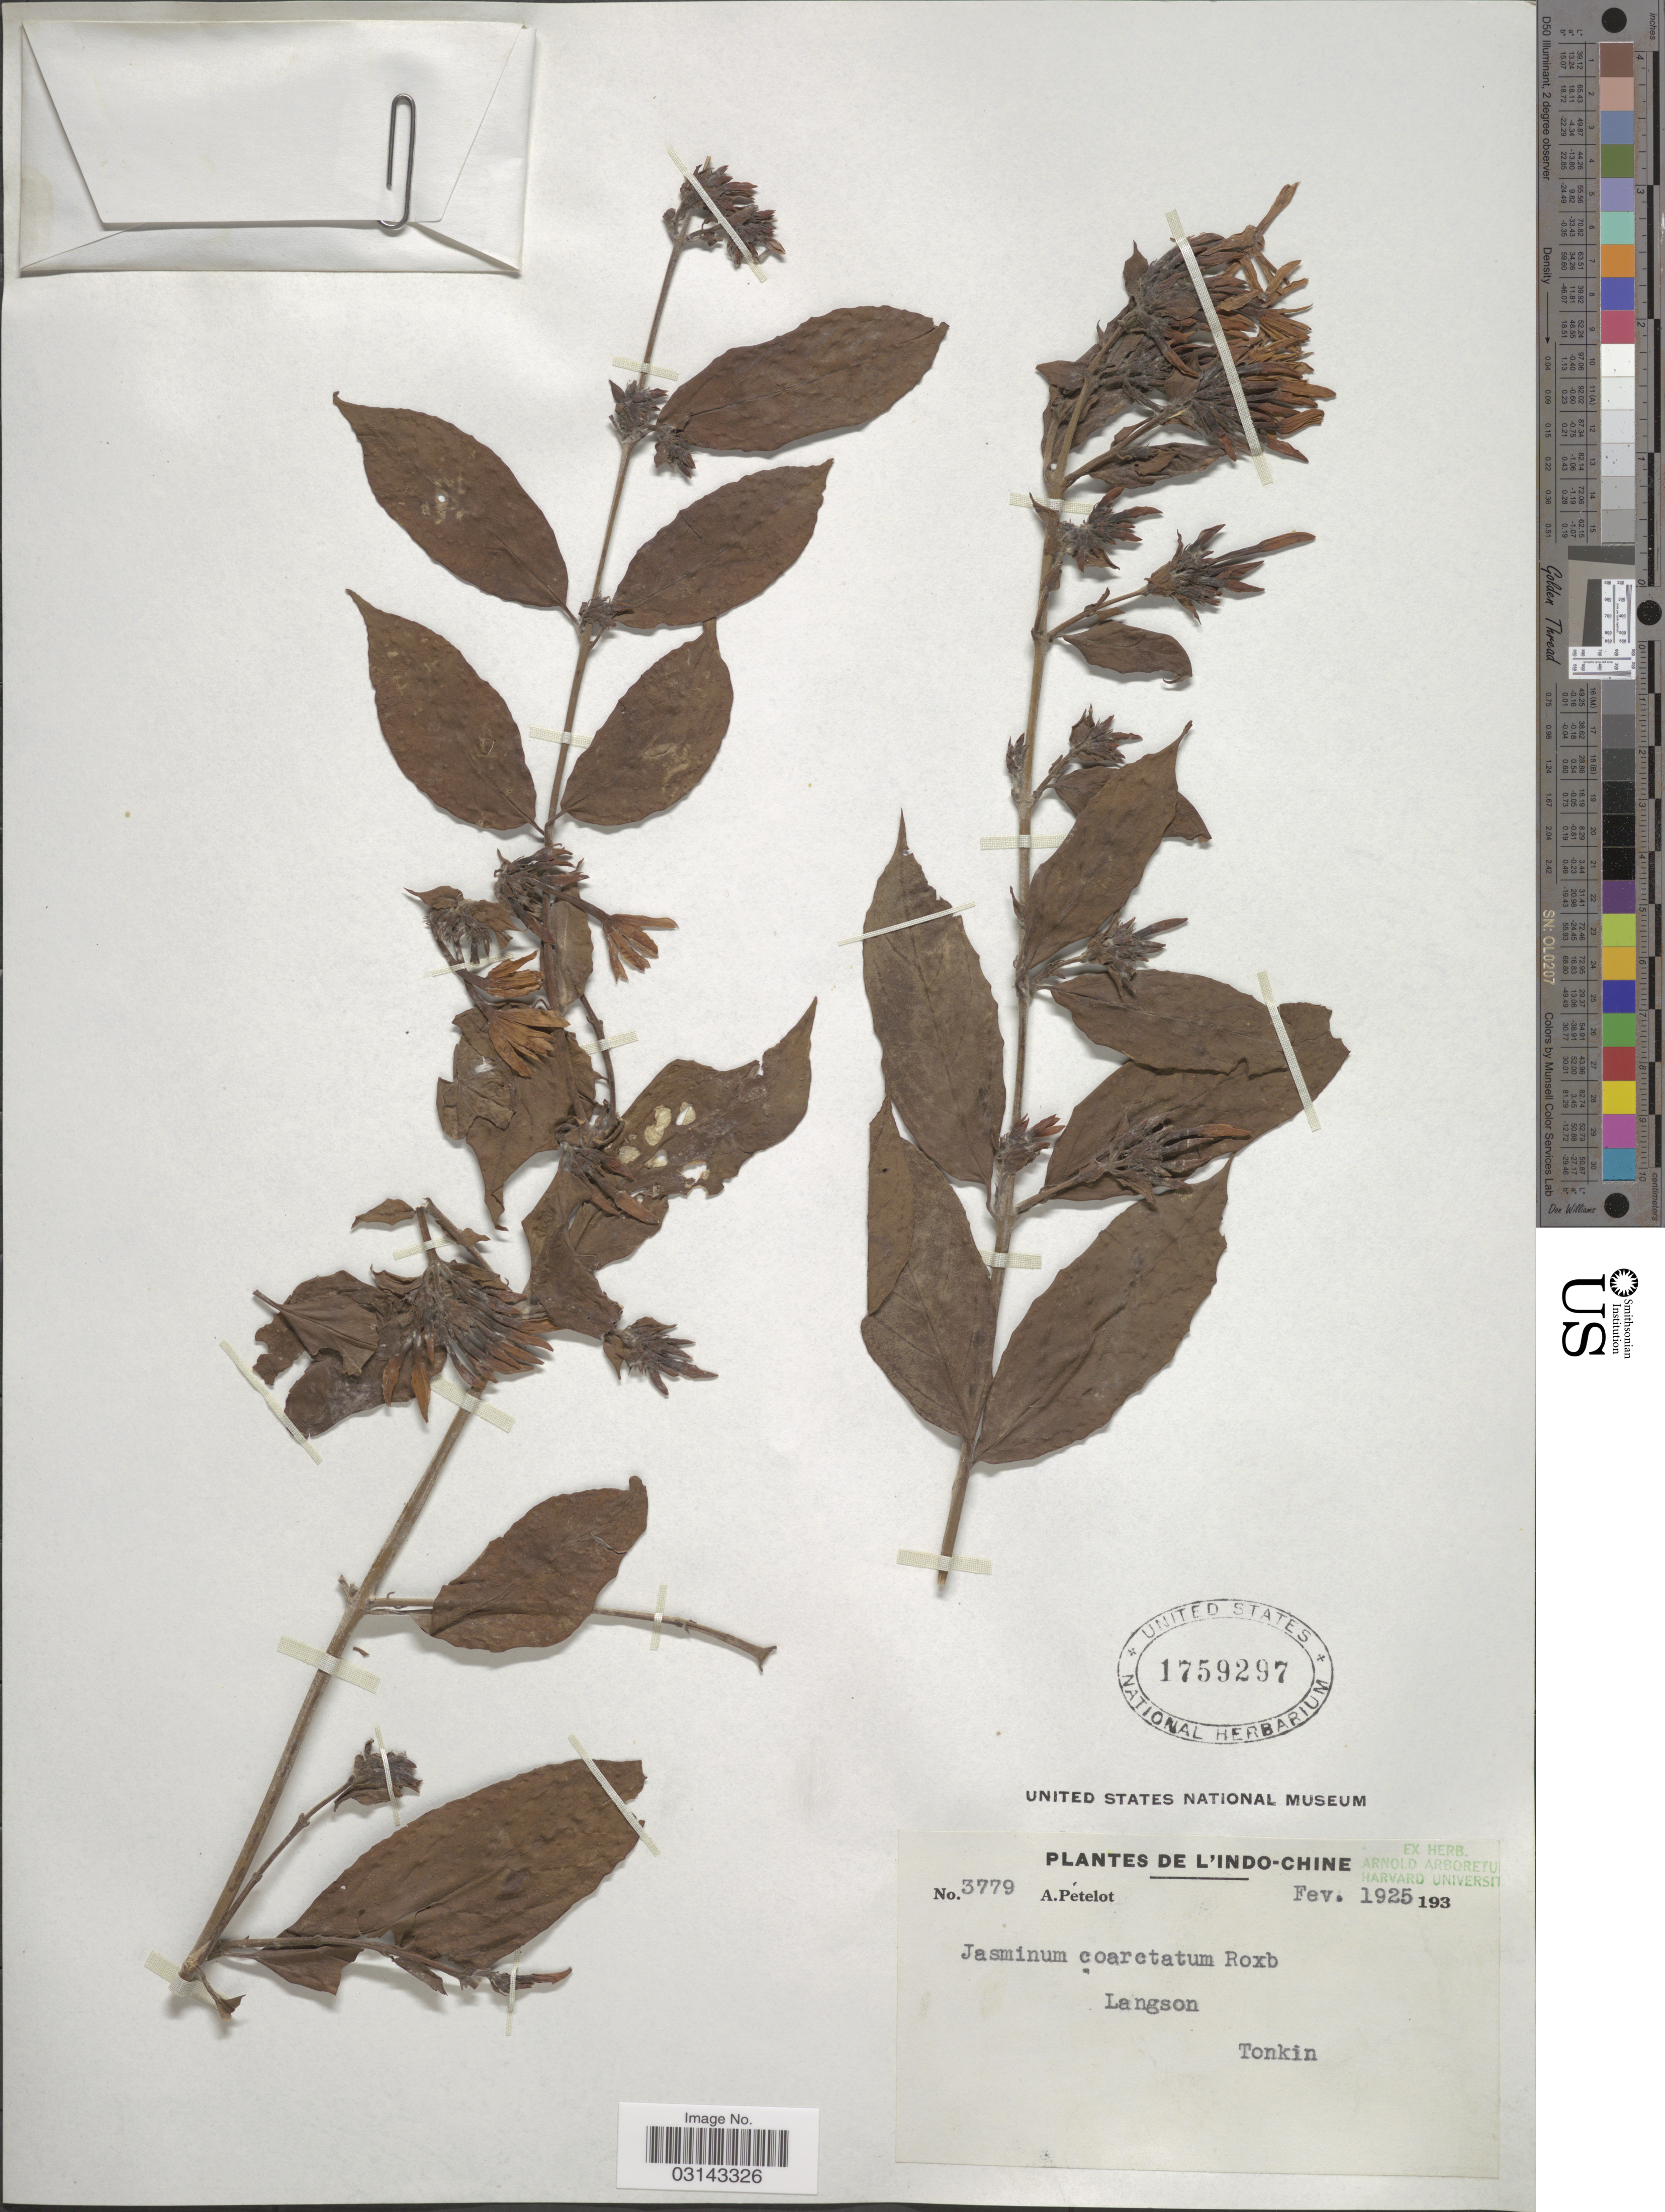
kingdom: Plantae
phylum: Tracheophyta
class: Magnoliopsida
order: Lamiales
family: Oleaceae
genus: Jasminum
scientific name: Jasminum coarctatum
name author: Roxb.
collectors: A. Petelot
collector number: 3779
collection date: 1925-02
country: Vietnam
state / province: Lang Son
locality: L'Indo-Chine. Tonkin.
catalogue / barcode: US 1759297